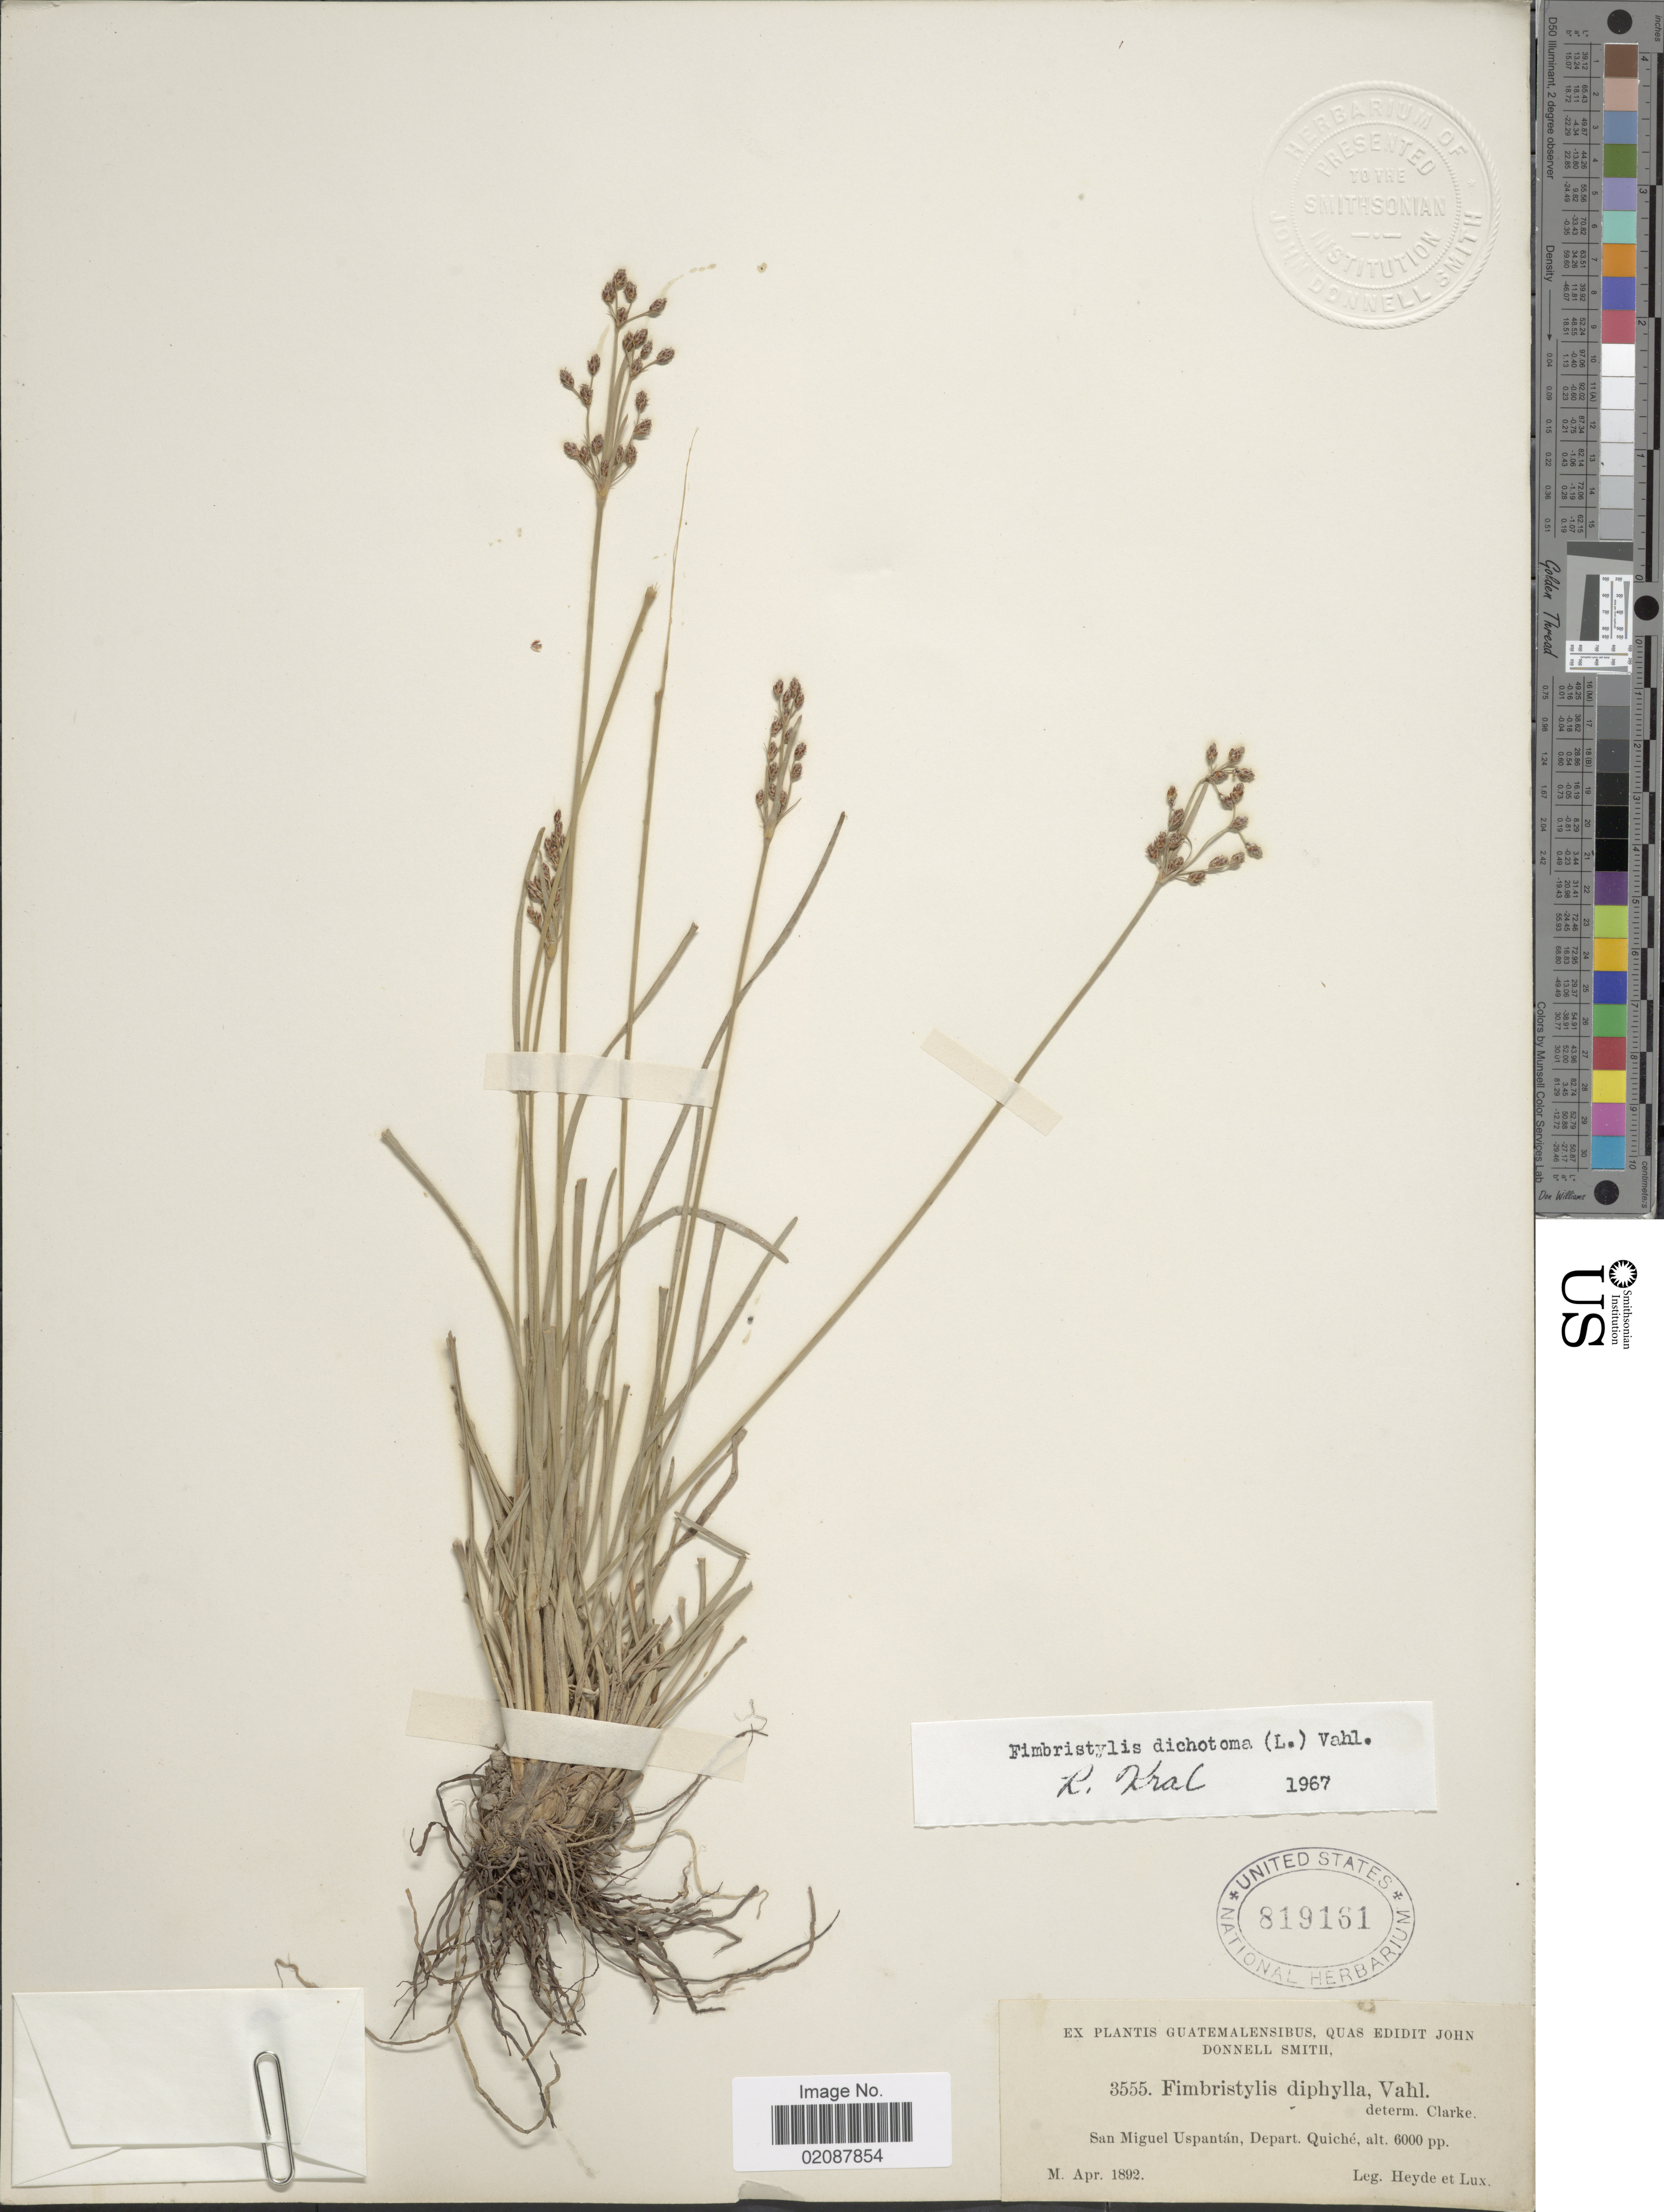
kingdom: Plantae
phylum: Tracheophyta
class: Liliopsida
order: Poales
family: Cyperaceae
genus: Fimbristylis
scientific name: Fimbristylis dichotoma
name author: (L.) Vahl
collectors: Heyde & Lux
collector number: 3555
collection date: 1892-04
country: Guatemala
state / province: El Quiché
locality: San Miguel Uspantan, Depart. Quiche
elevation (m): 1829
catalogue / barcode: US 819161